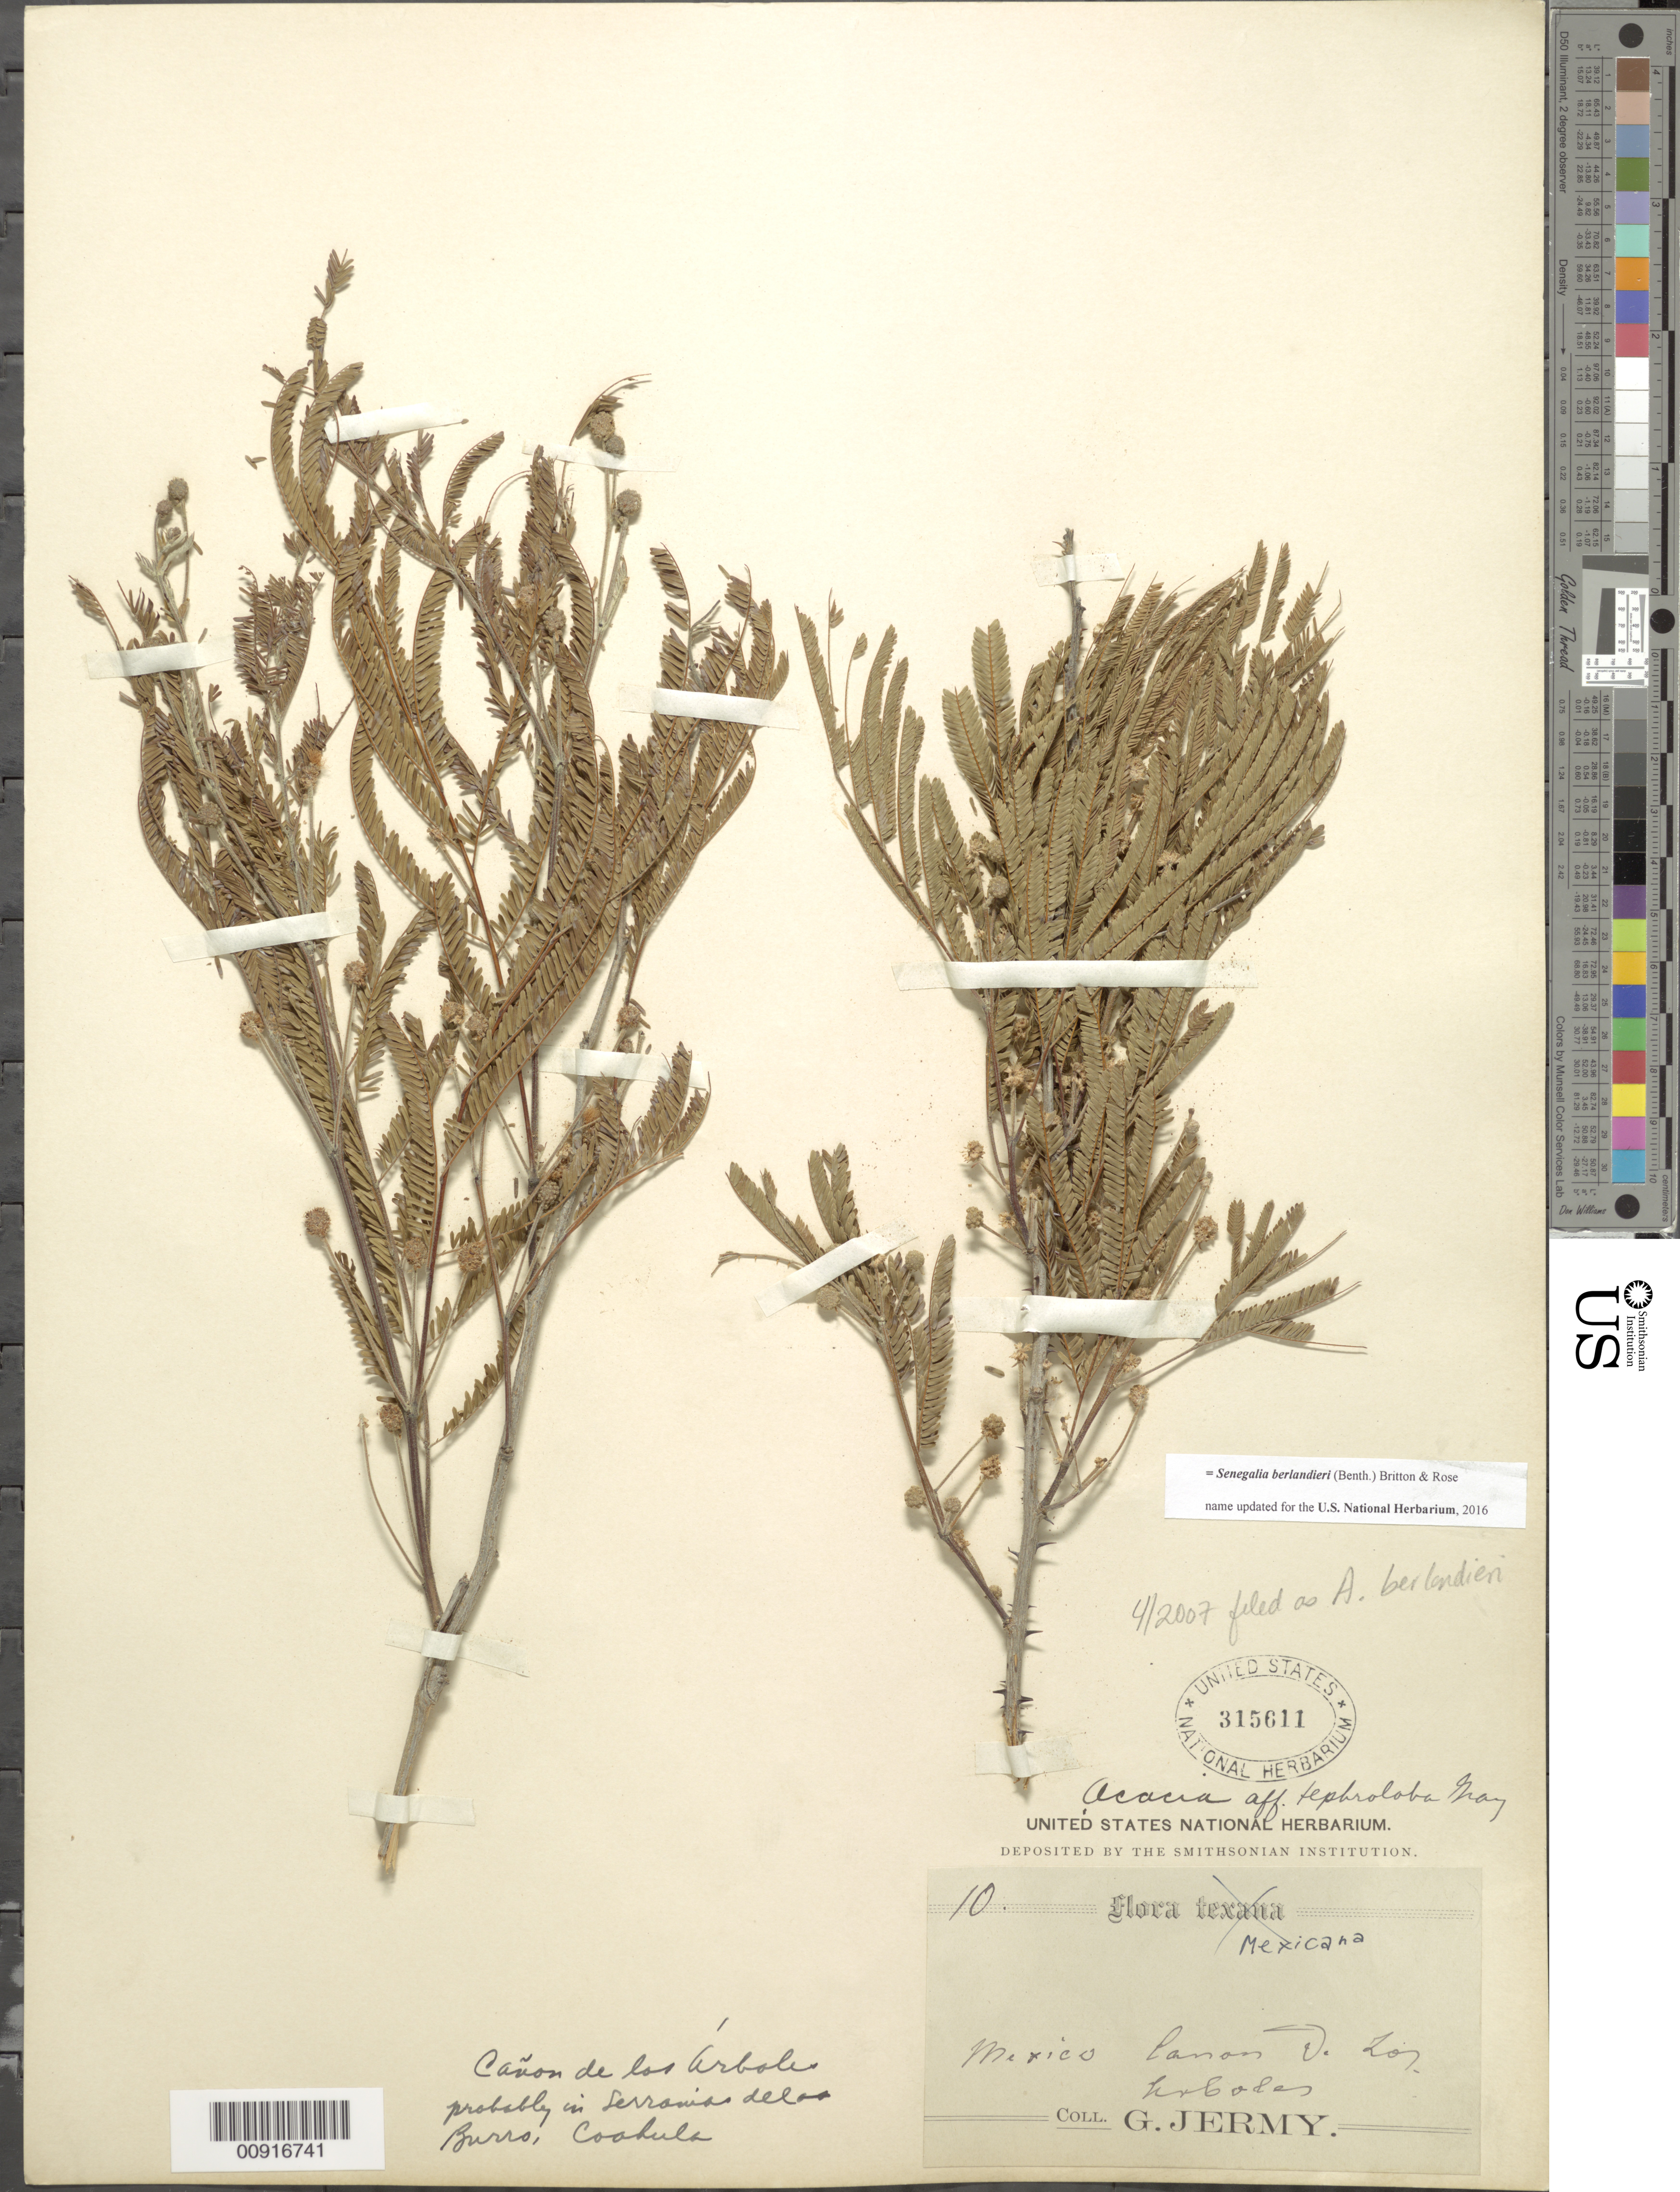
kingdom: Plantae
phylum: Tracheophyta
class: Magnoliopsida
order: Fabales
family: Fabaceae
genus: Senegalia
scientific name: Senegalia berlandieri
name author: (Benth.) Britton & Rose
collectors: G. Jermy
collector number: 10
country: Mexico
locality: Cañon de los Arboles (probably in the Serranias del Burro, Coahuila).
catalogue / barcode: US 315611